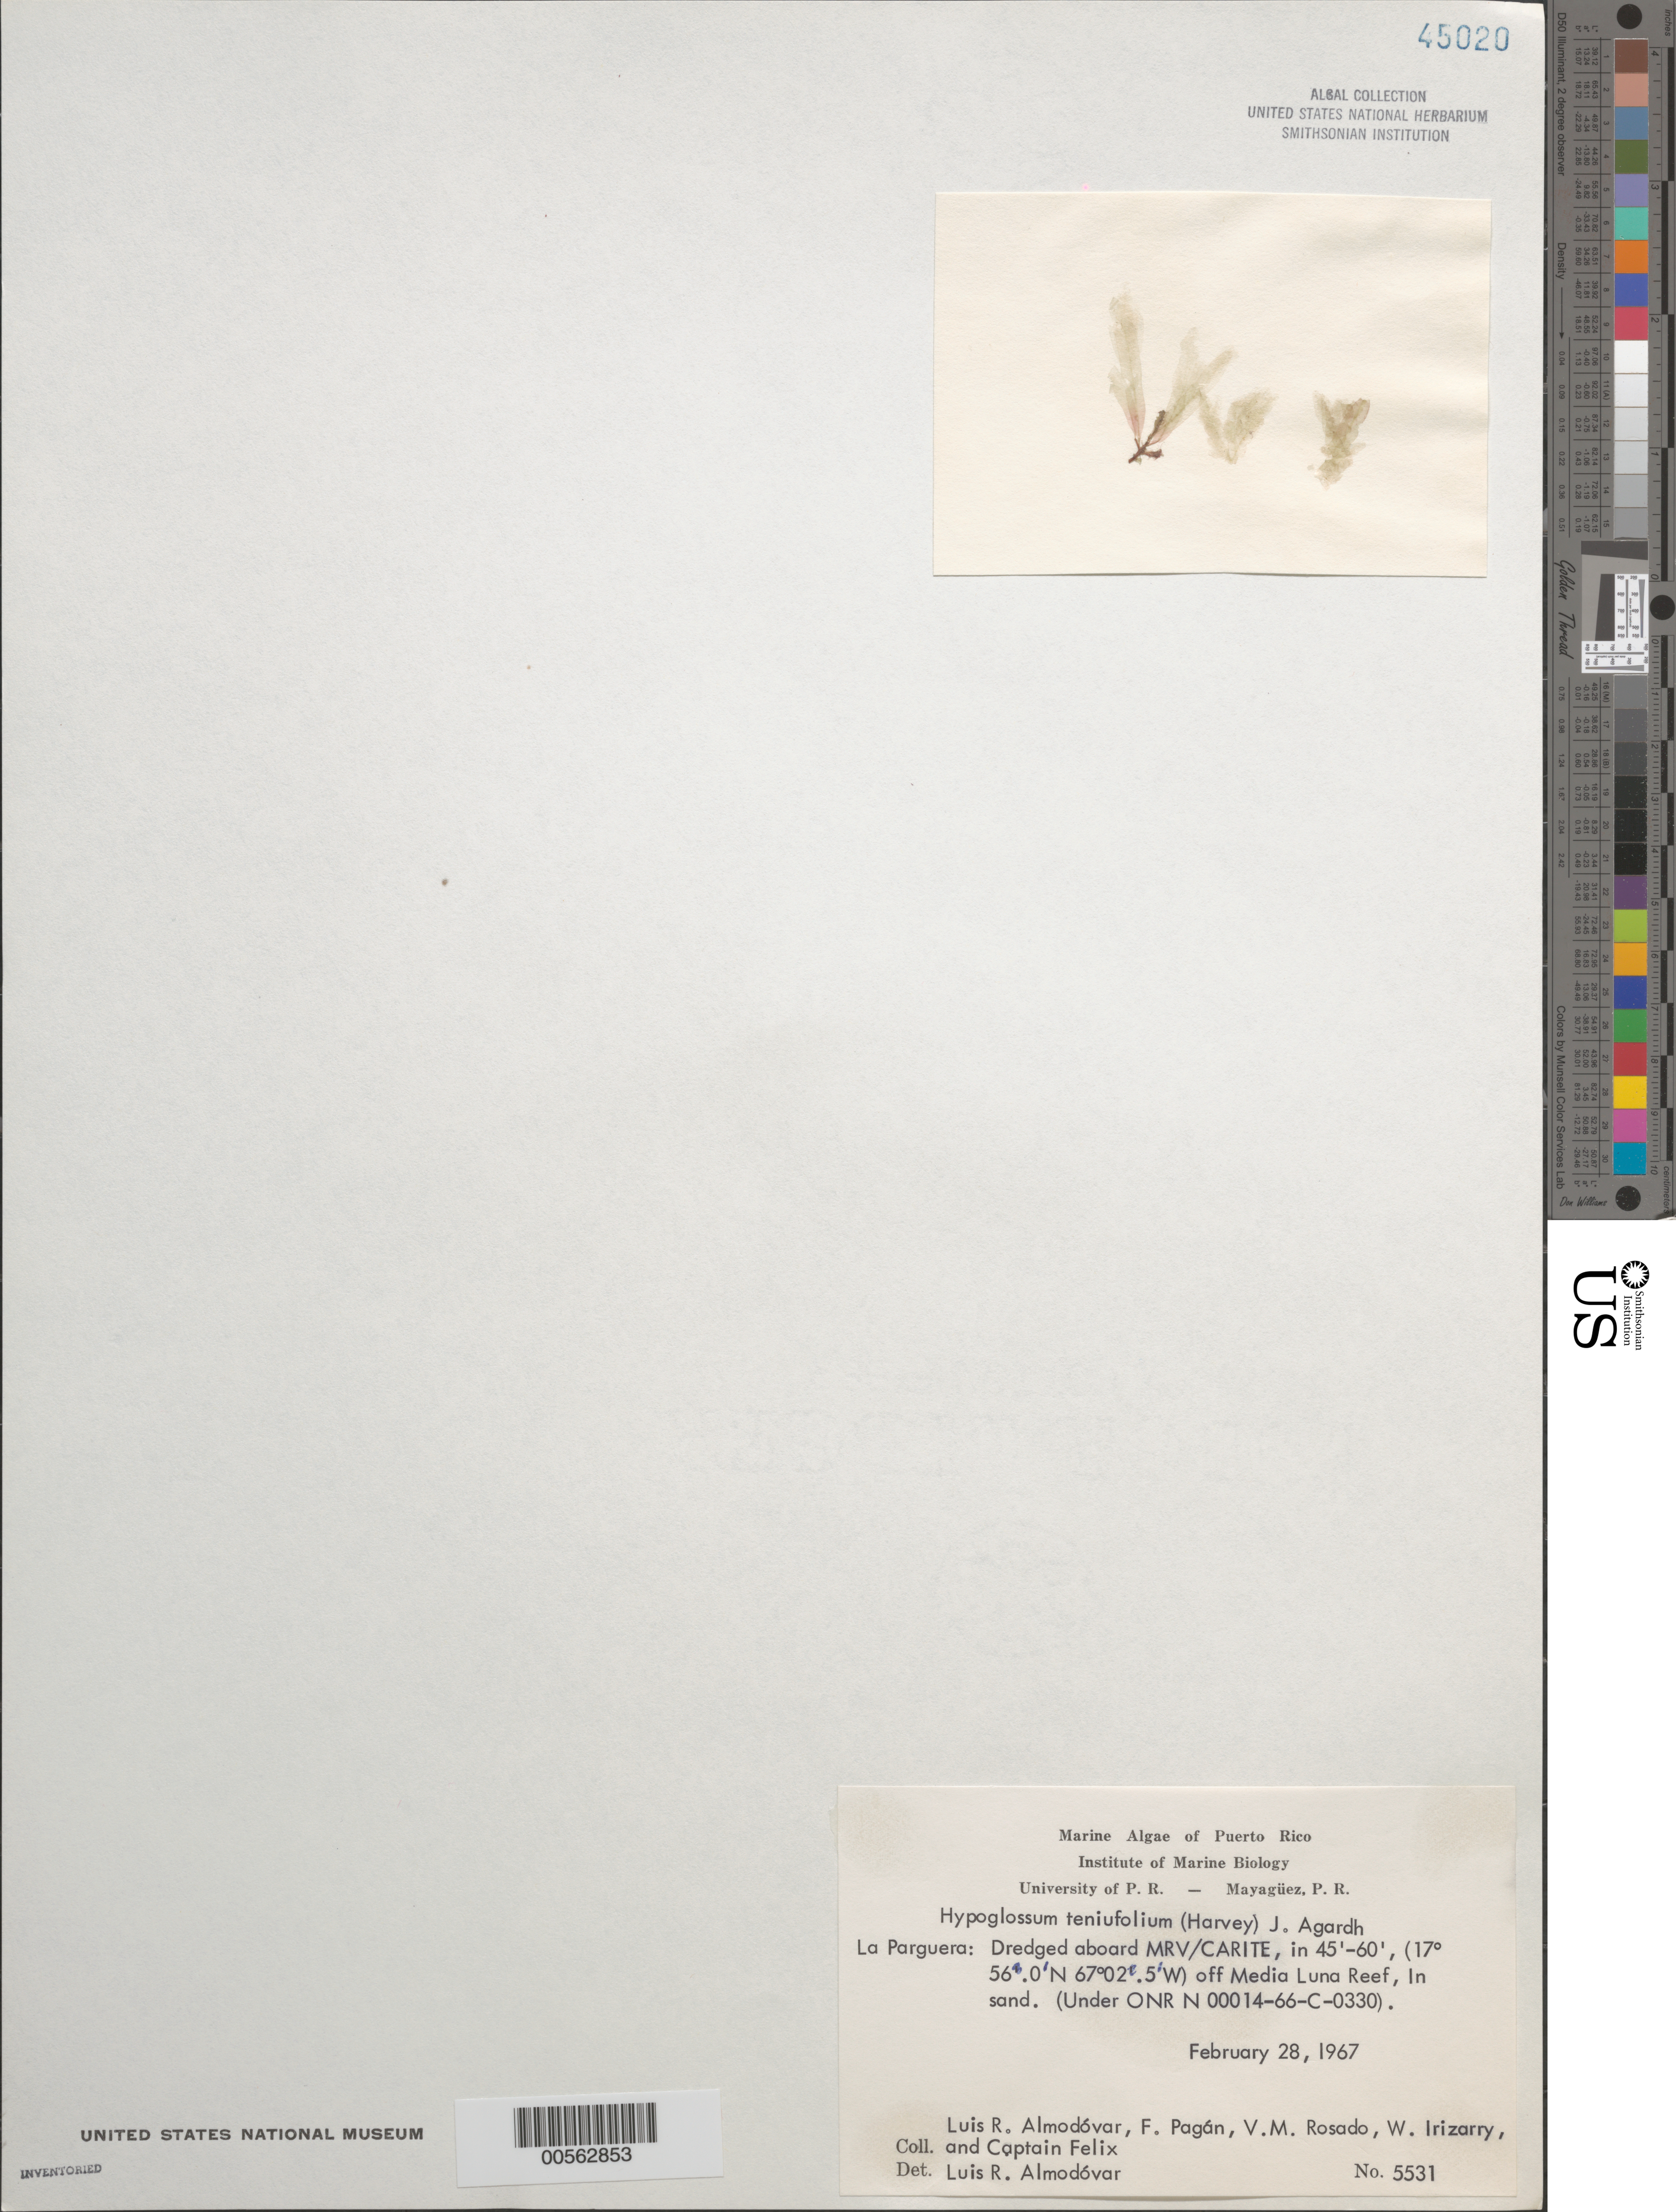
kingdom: Plantae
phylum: Rhodophyta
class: Florideophyceae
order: Ceramiales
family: Delesseriaceae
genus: Hypoglossum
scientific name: Hypoglossum tenuifolium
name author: (Harv.) J. Agardh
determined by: Almodovar, L. R.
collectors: L. Almodovar, F. Pagan, V. Rosado, W. Irizarry & C. Felix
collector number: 5531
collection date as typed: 28 Feb 1967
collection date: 1967-02-28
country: Puerto Rico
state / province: Lajas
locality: La Parguera, off Media Luna Reef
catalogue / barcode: US 45020